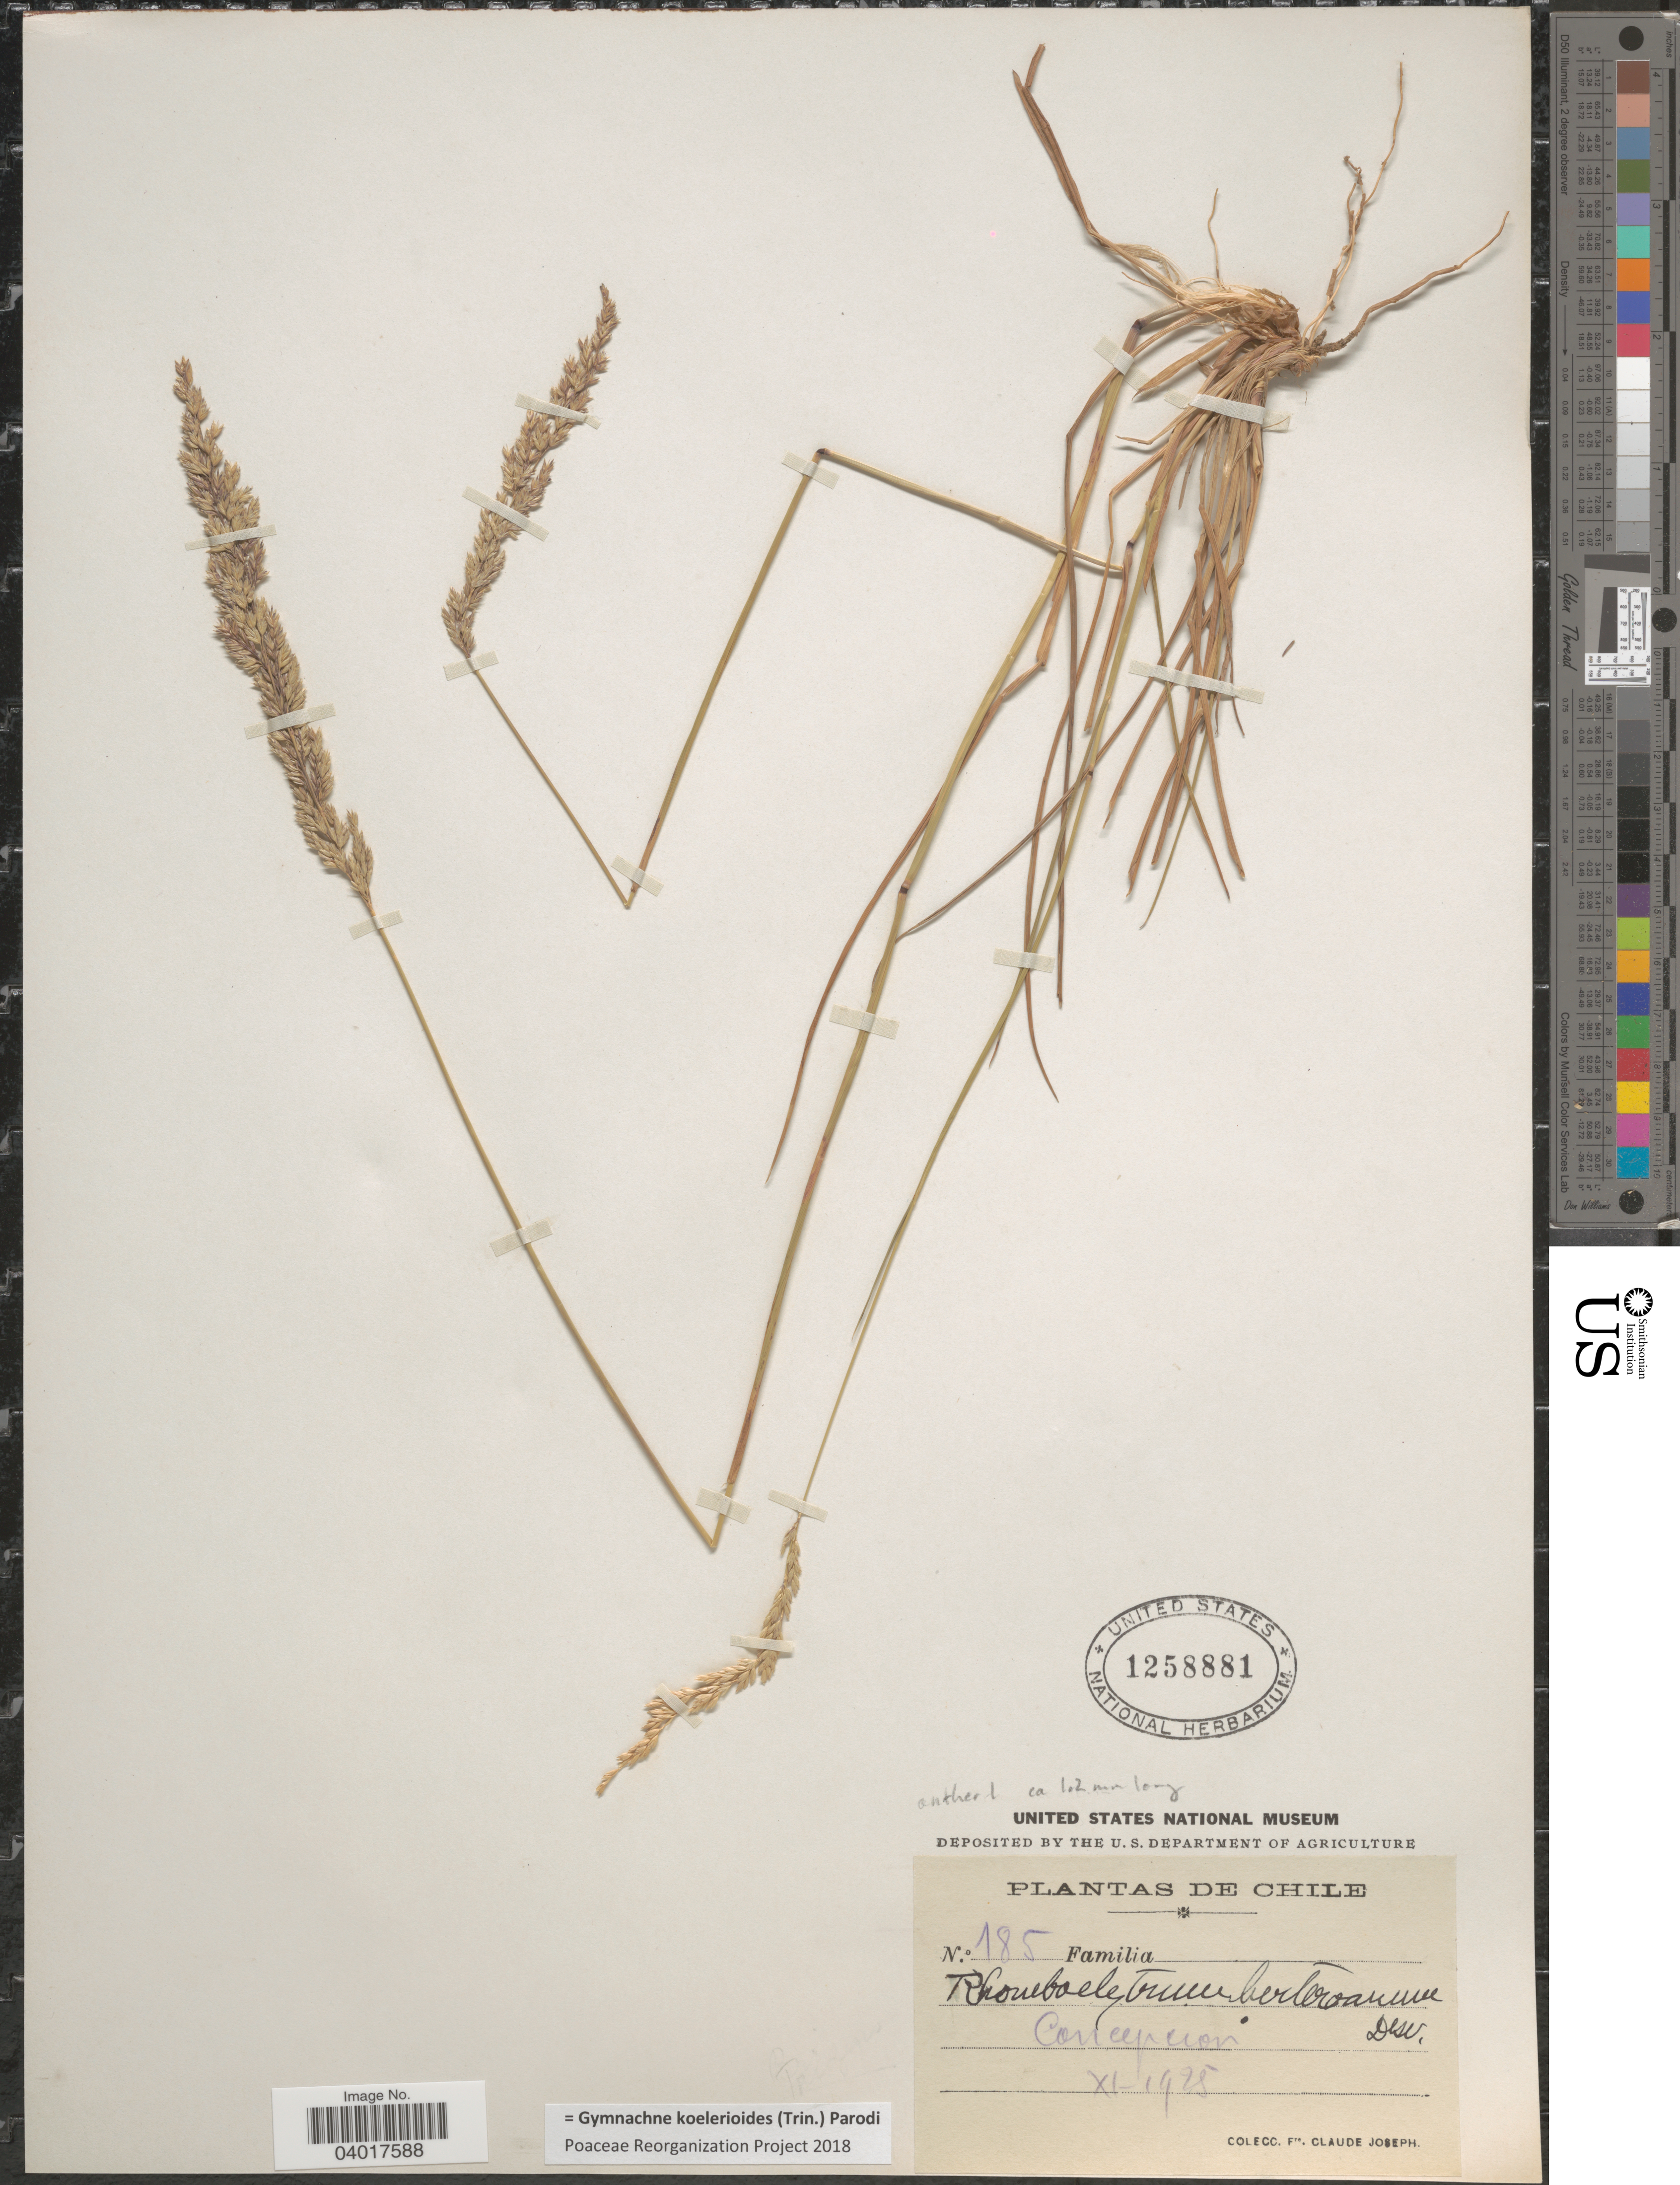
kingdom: Plantae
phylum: Tracheophyta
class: Liliopsida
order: Poales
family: Poaceae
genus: Rhombolytrum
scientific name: Rhombolytrum koelerioides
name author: (Trin.) L.N. Silva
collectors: Bro. Claude-Joseph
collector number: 185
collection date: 1925-11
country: Chile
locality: Concepcion.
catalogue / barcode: US 1258881